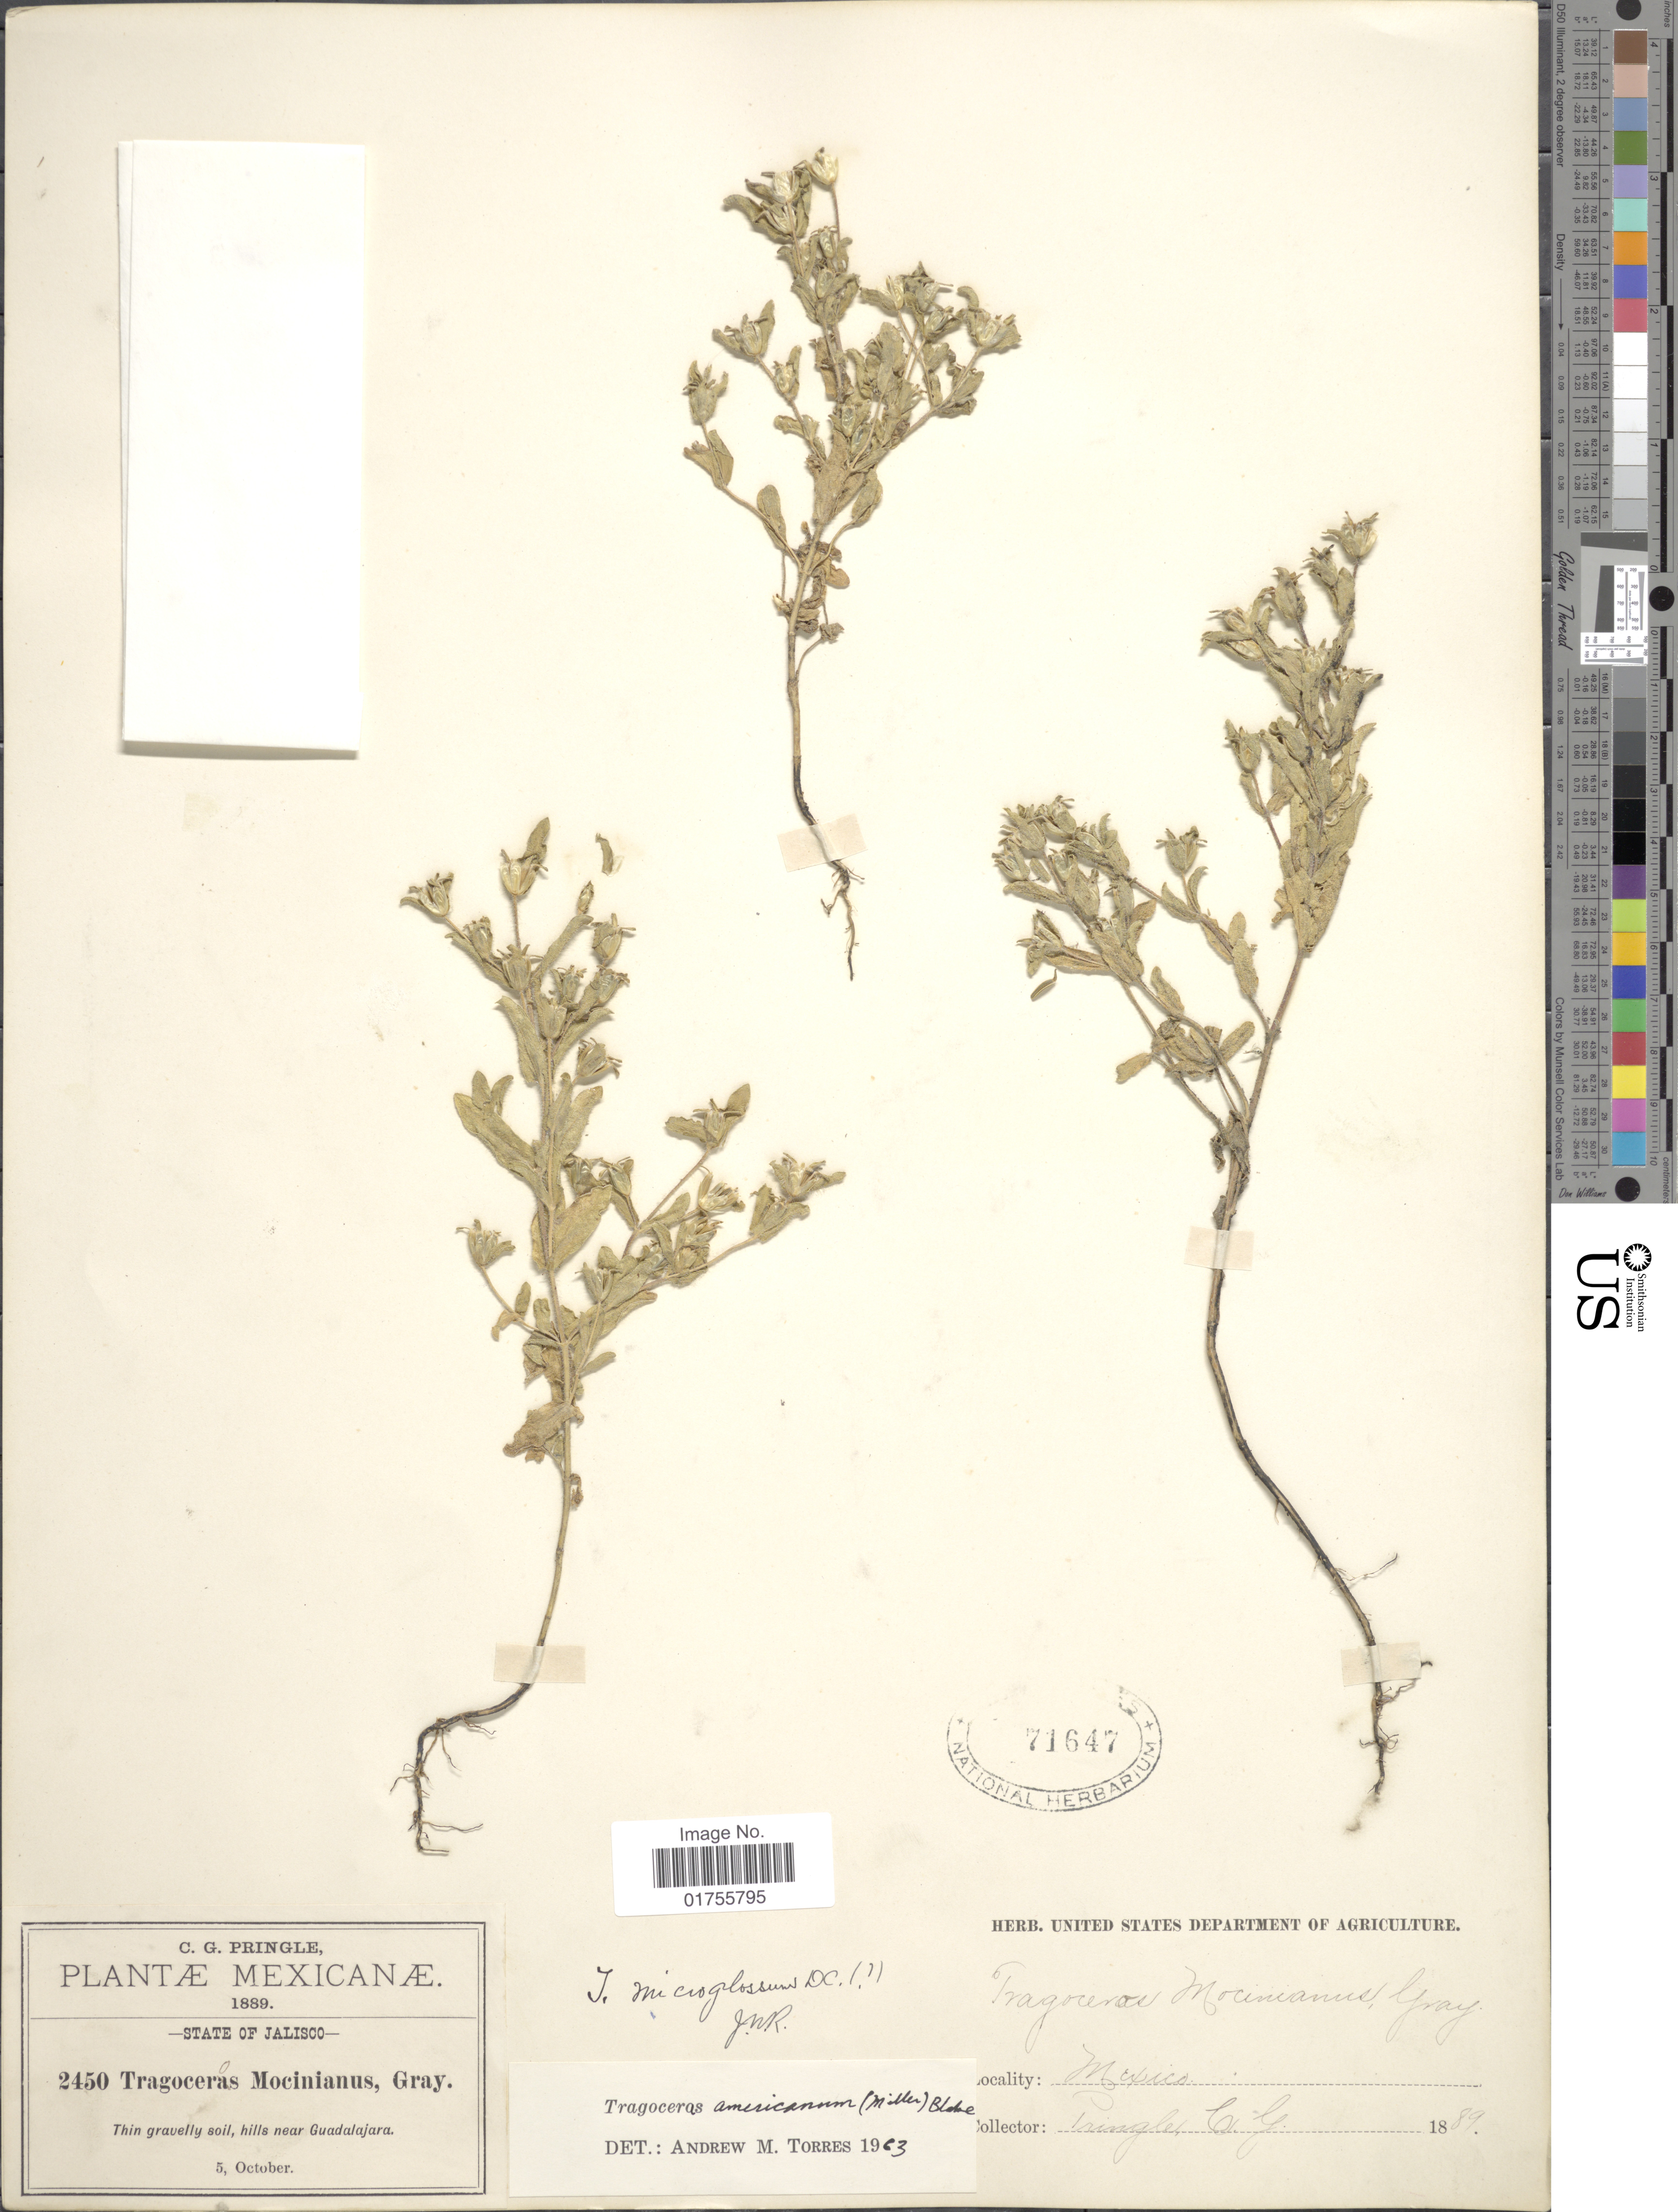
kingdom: Plantae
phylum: Tracheophyta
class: Magnoliopsida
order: Asterales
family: Asteraceae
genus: Tragoceros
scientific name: Tragoceros americanum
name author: (Mill.) S.F. Blake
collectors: C. G. Pringle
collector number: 2450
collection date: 1889-10-05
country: Mexico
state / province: Jalisco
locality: Thin gravelly soil, hills near Guadalajara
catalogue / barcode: US 71647